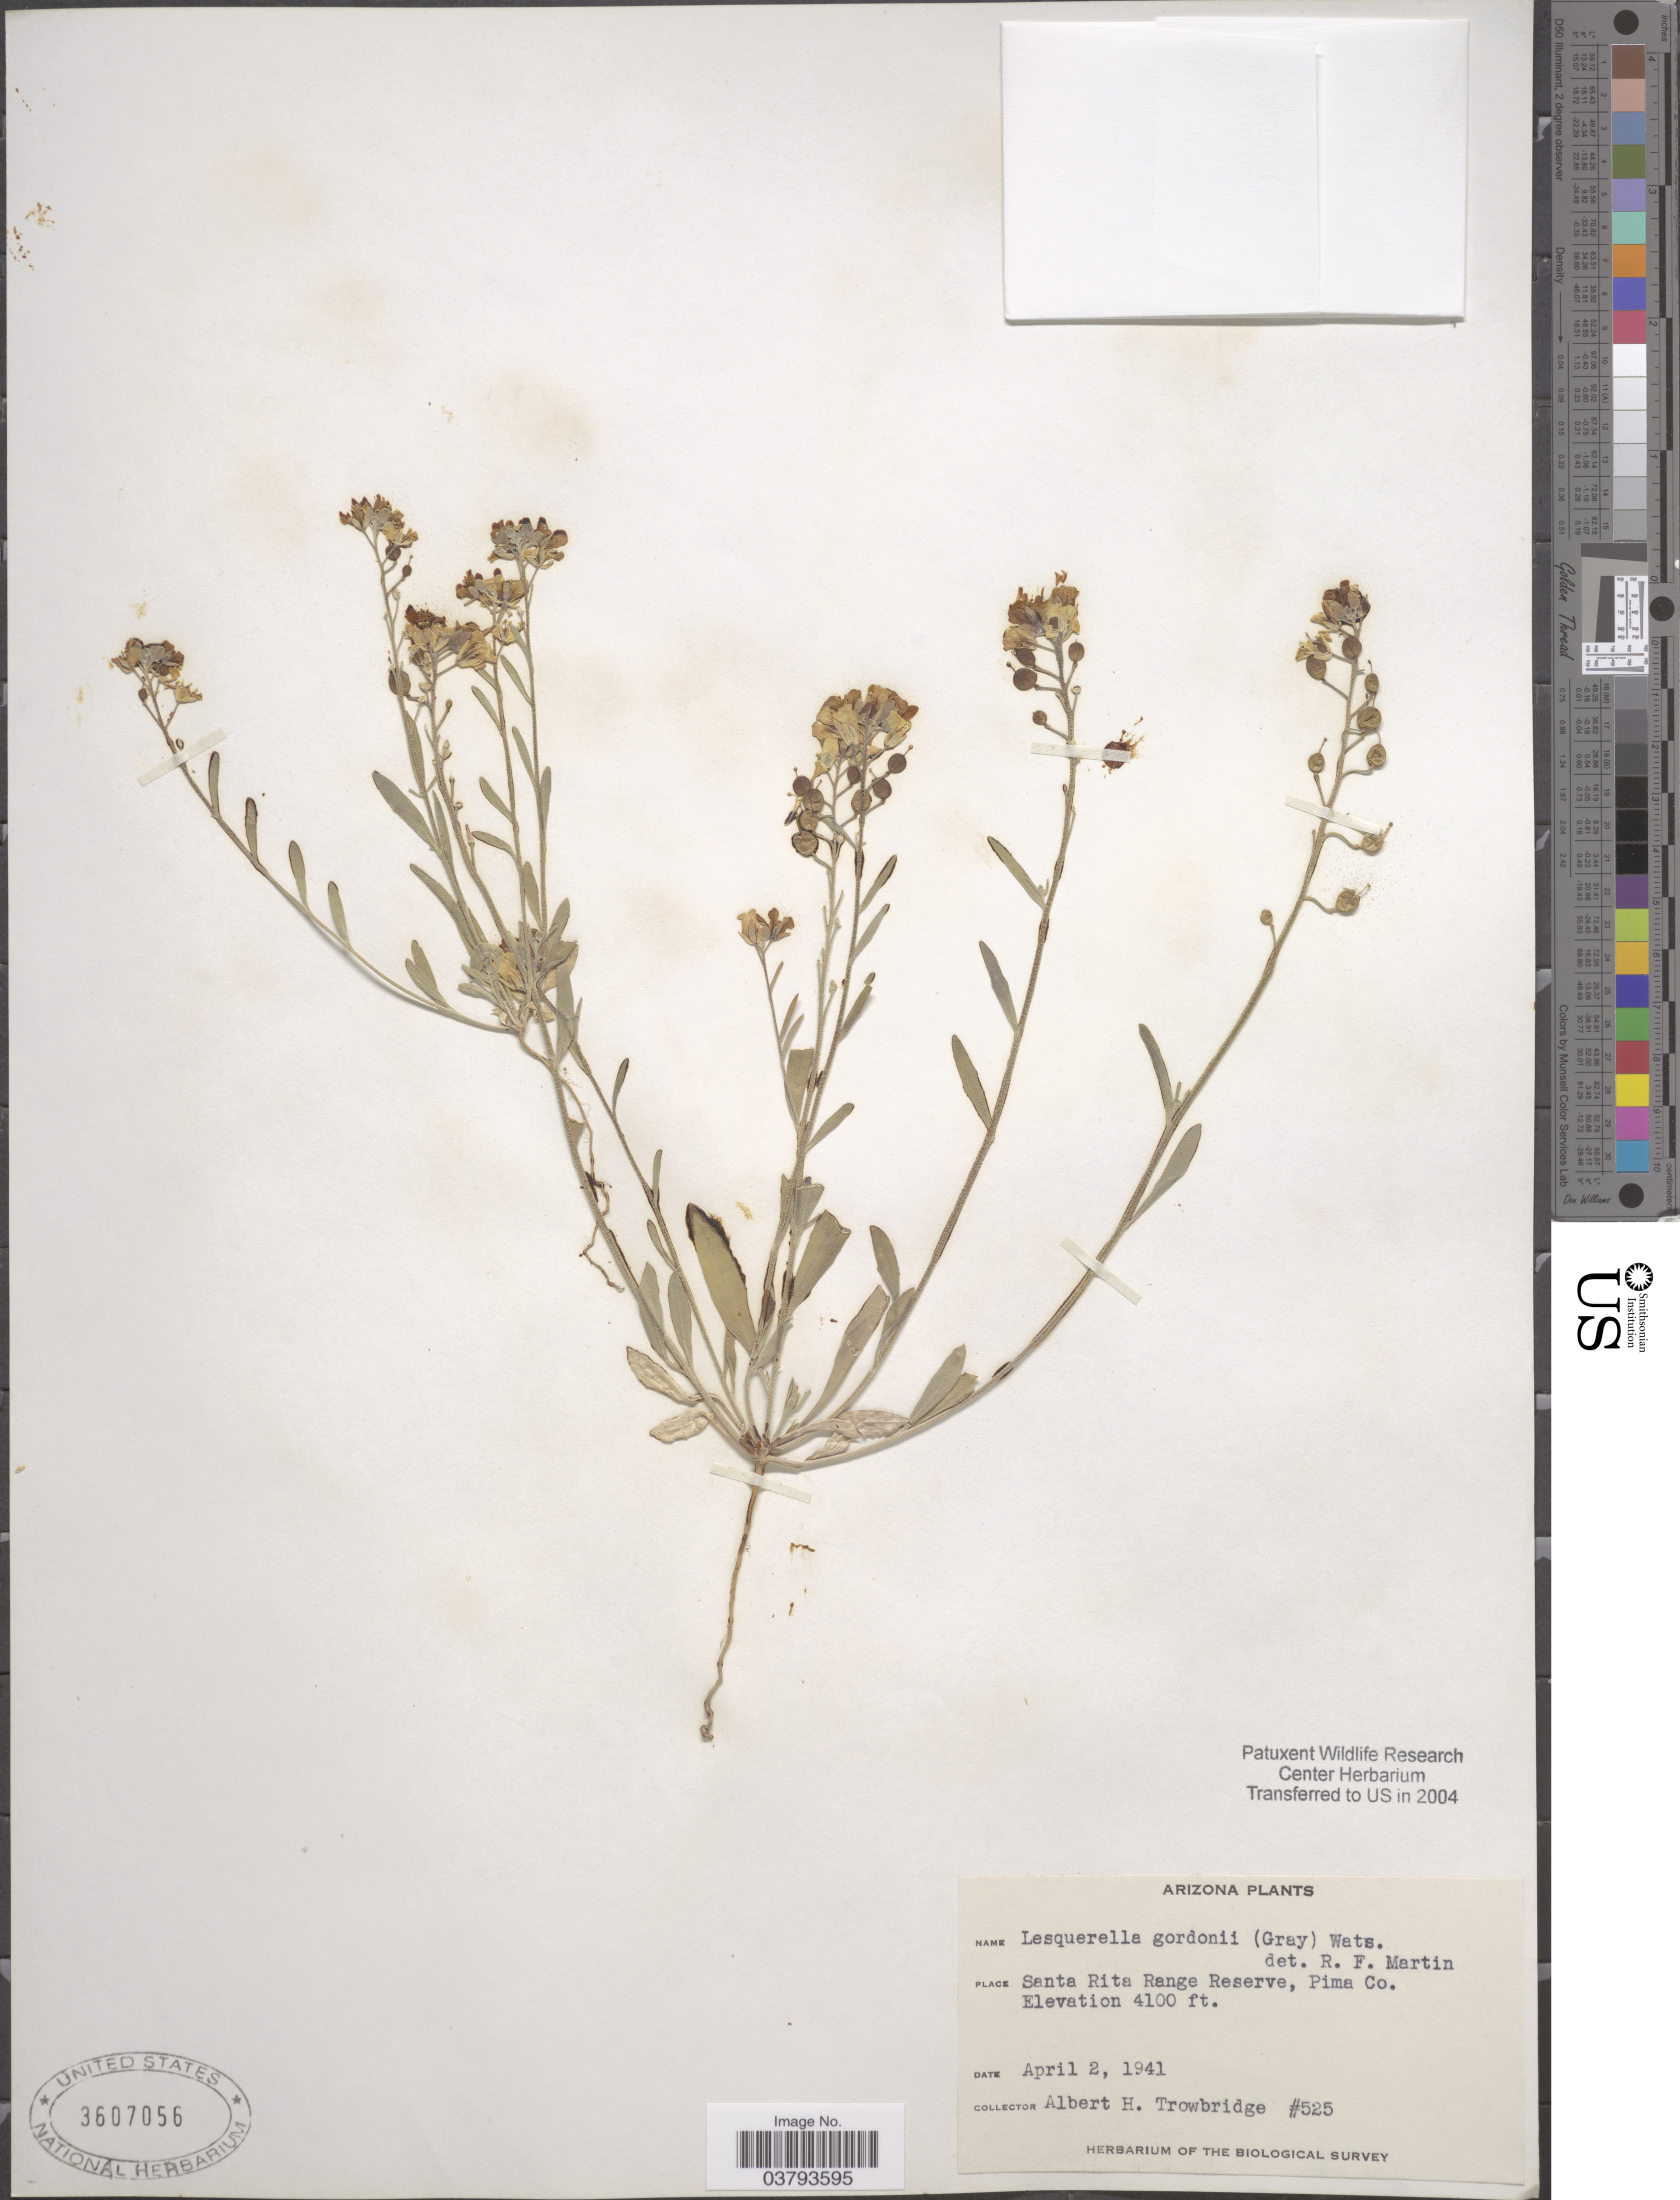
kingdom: Plantae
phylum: Tracheophyta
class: Magnoliopsida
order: Brassicales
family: Brassicaceae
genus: Lesquerella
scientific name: Lesquerella gordonii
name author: (A. Gray) S. Watson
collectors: A. H. Trowbridge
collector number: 525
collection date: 1941-04-02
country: United States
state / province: Arizona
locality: Santa Rita Range Reserve, Pima Co.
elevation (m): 1250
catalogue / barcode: US 3607056